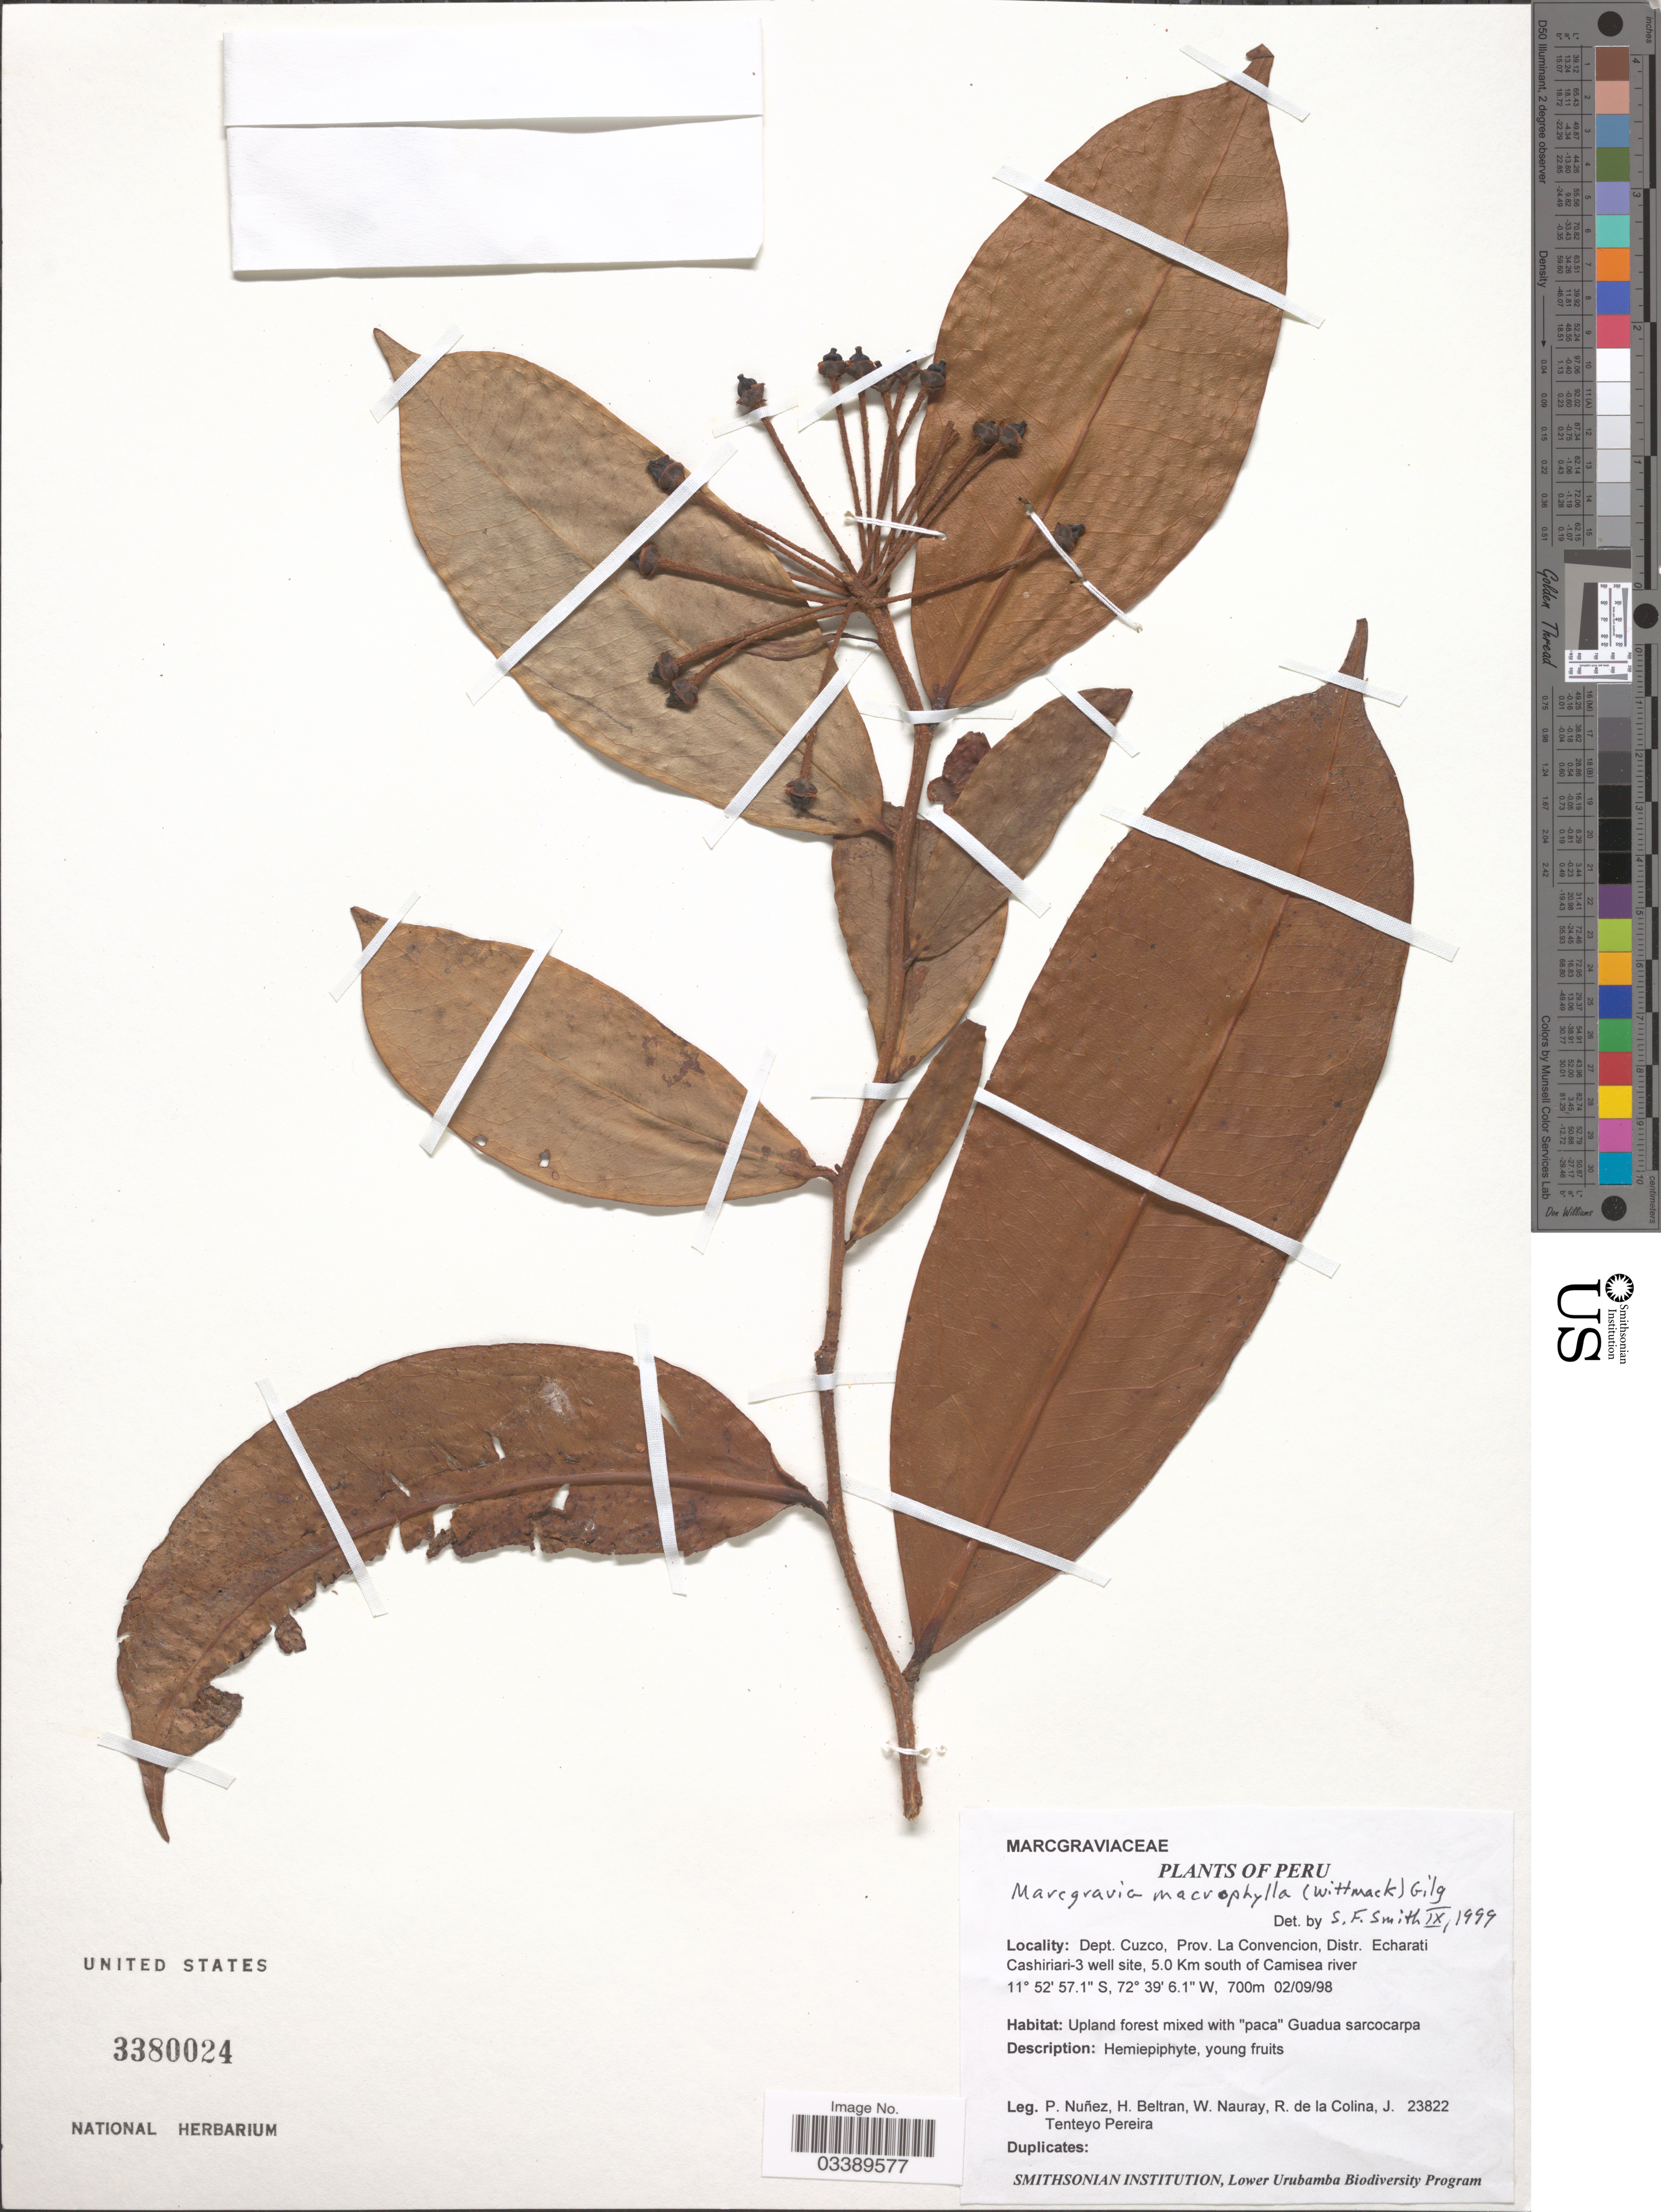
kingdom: Plantae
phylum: Tracheophyta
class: Magnoliopsida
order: Ericales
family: Marcgraviaceae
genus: Marcgravia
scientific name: Marcgravia macrophylla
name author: (Wittm.) Gilg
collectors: P. Nuñez V., H. Beltran, W. Nauray, R. Colina & J. T. Pereira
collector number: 23822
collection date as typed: Transcribed d/m/y: 2/9/98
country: Peru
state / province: Cusco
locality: Dept. Cuzco, Prov. La Convencion, Distr. Echarati Cashiriari-3 well site, 5.0 Km south of Camisea river.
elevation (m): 700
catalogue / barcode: US 3380024